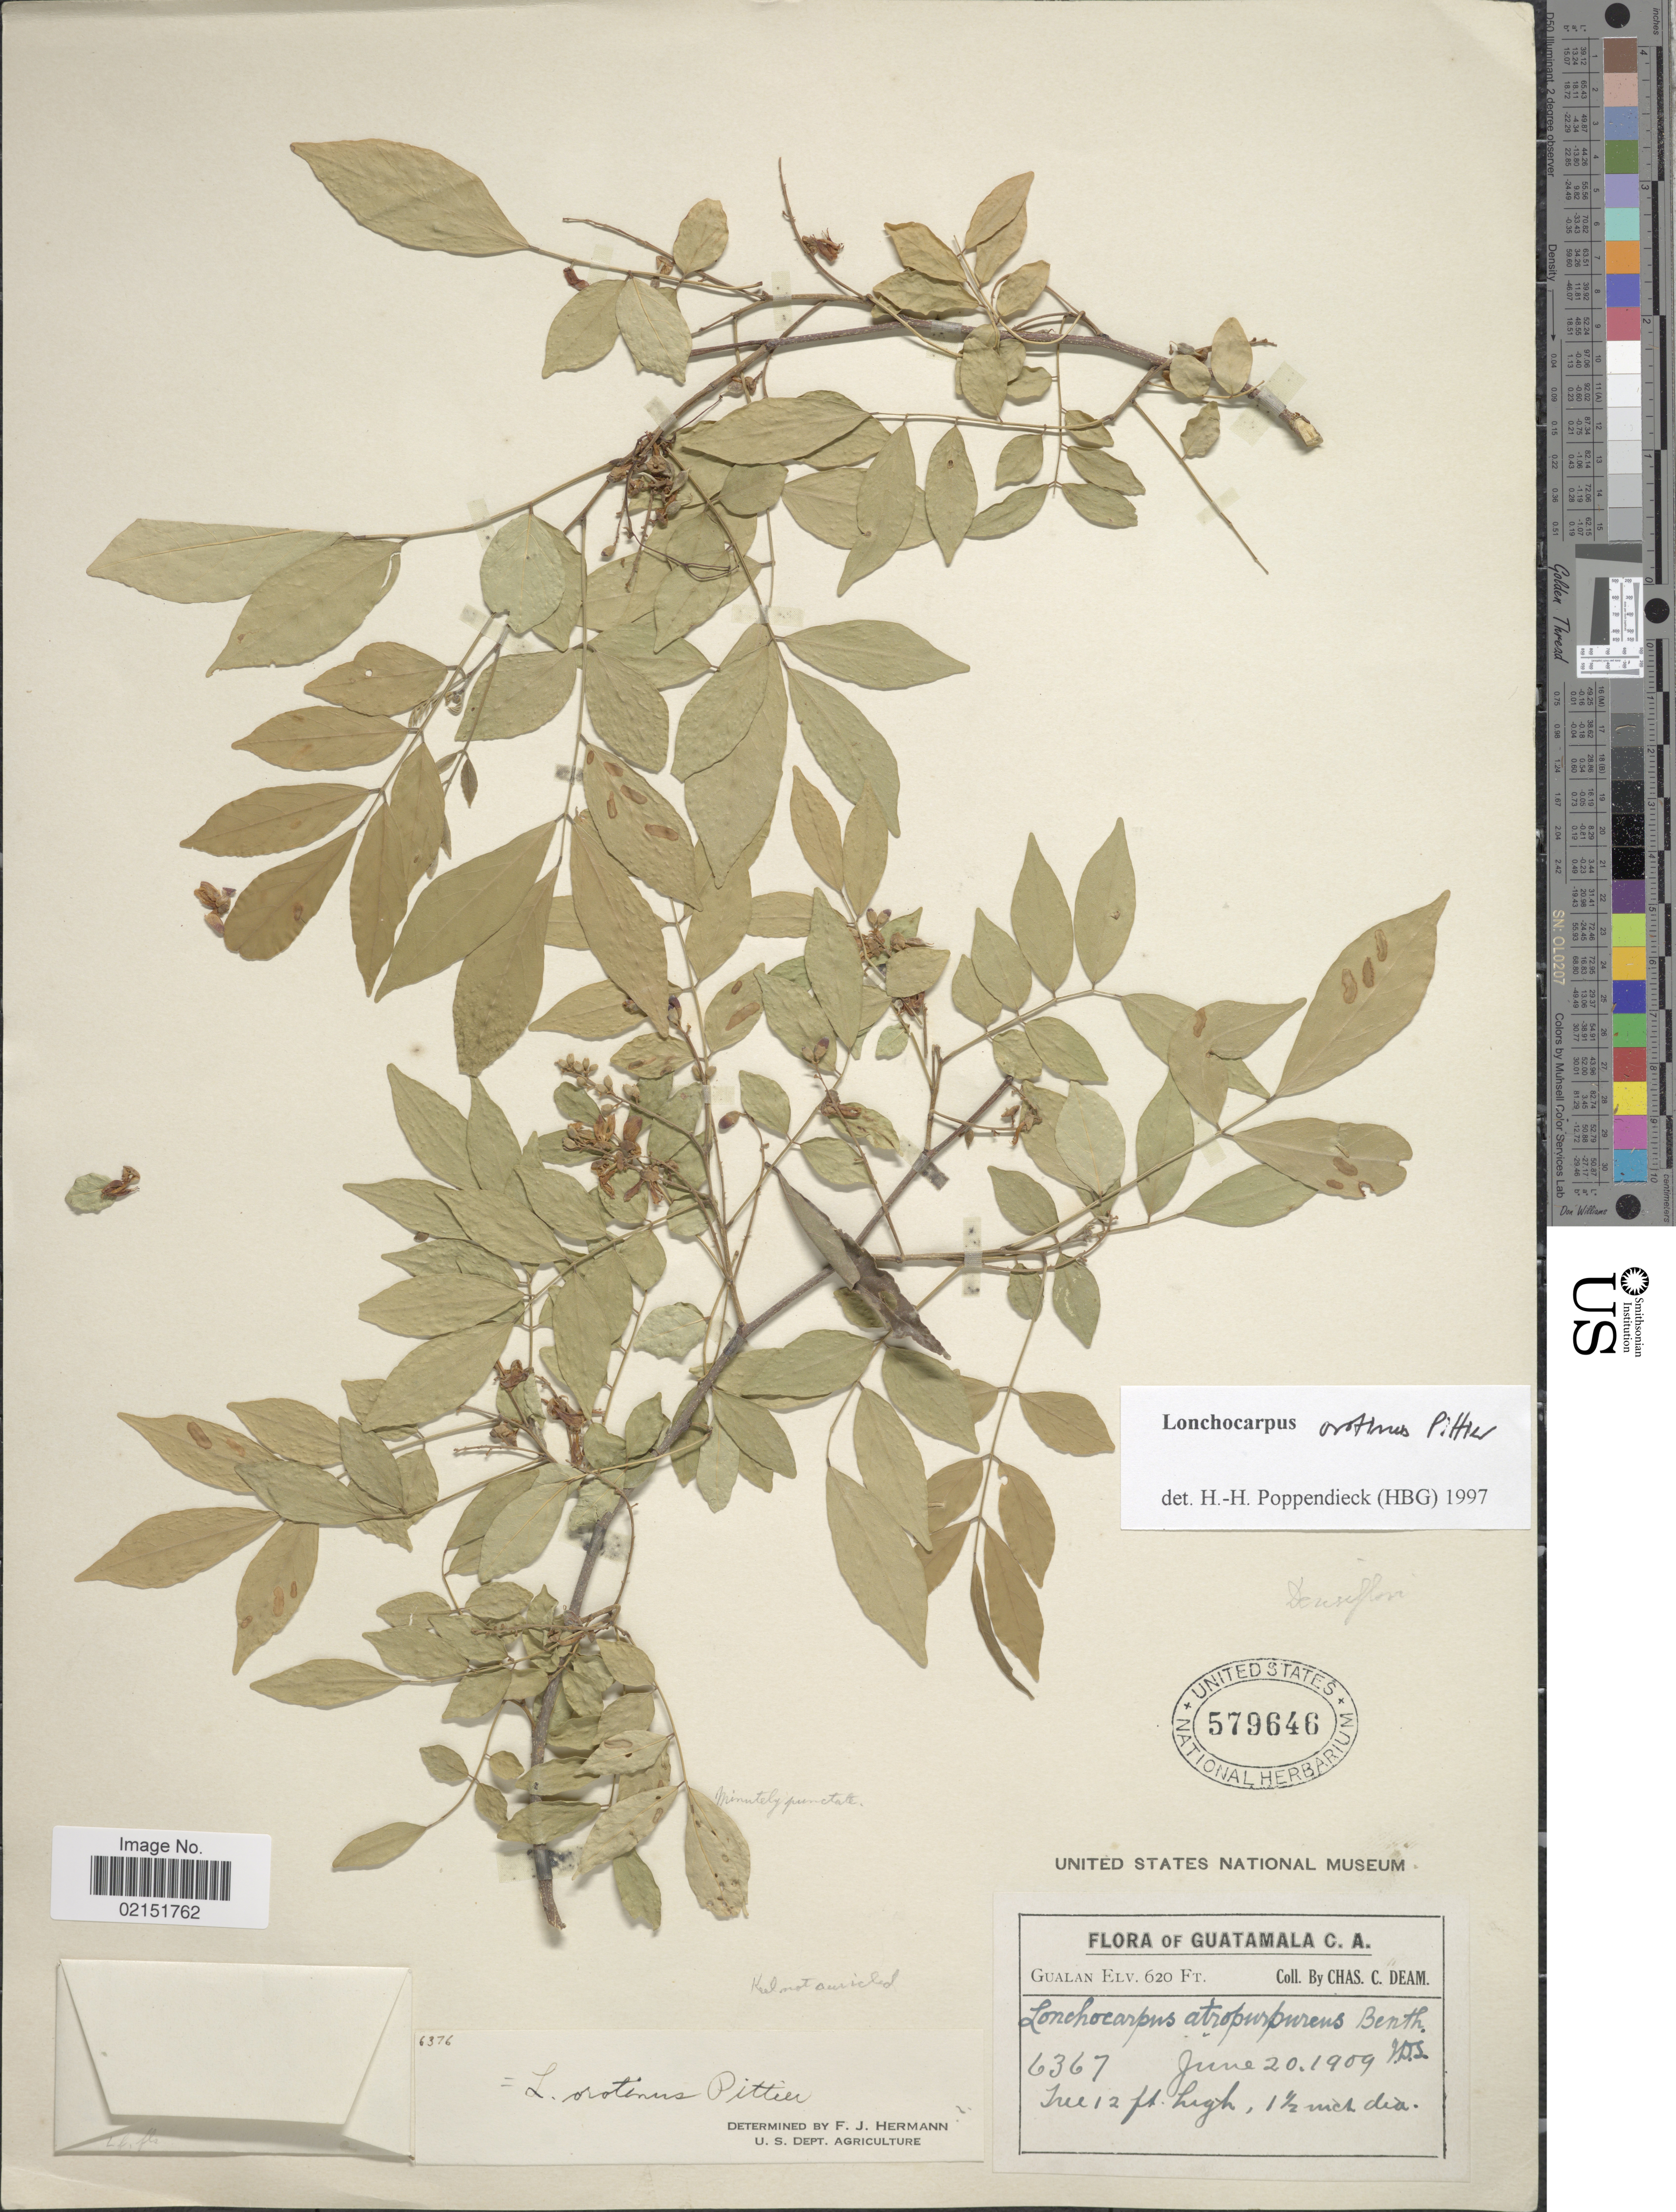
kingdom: Plantae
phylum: Tracheophyta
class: Magnoliopsida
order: Fabales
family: Fabaceae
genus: Lonchocarpus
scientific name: Lonchocarpus orotinus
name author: Pittier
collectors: C. C. Deam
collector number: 6367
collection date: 1909-06-20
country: Guatemala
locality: Gualan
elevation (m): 189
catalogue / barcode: US 579646